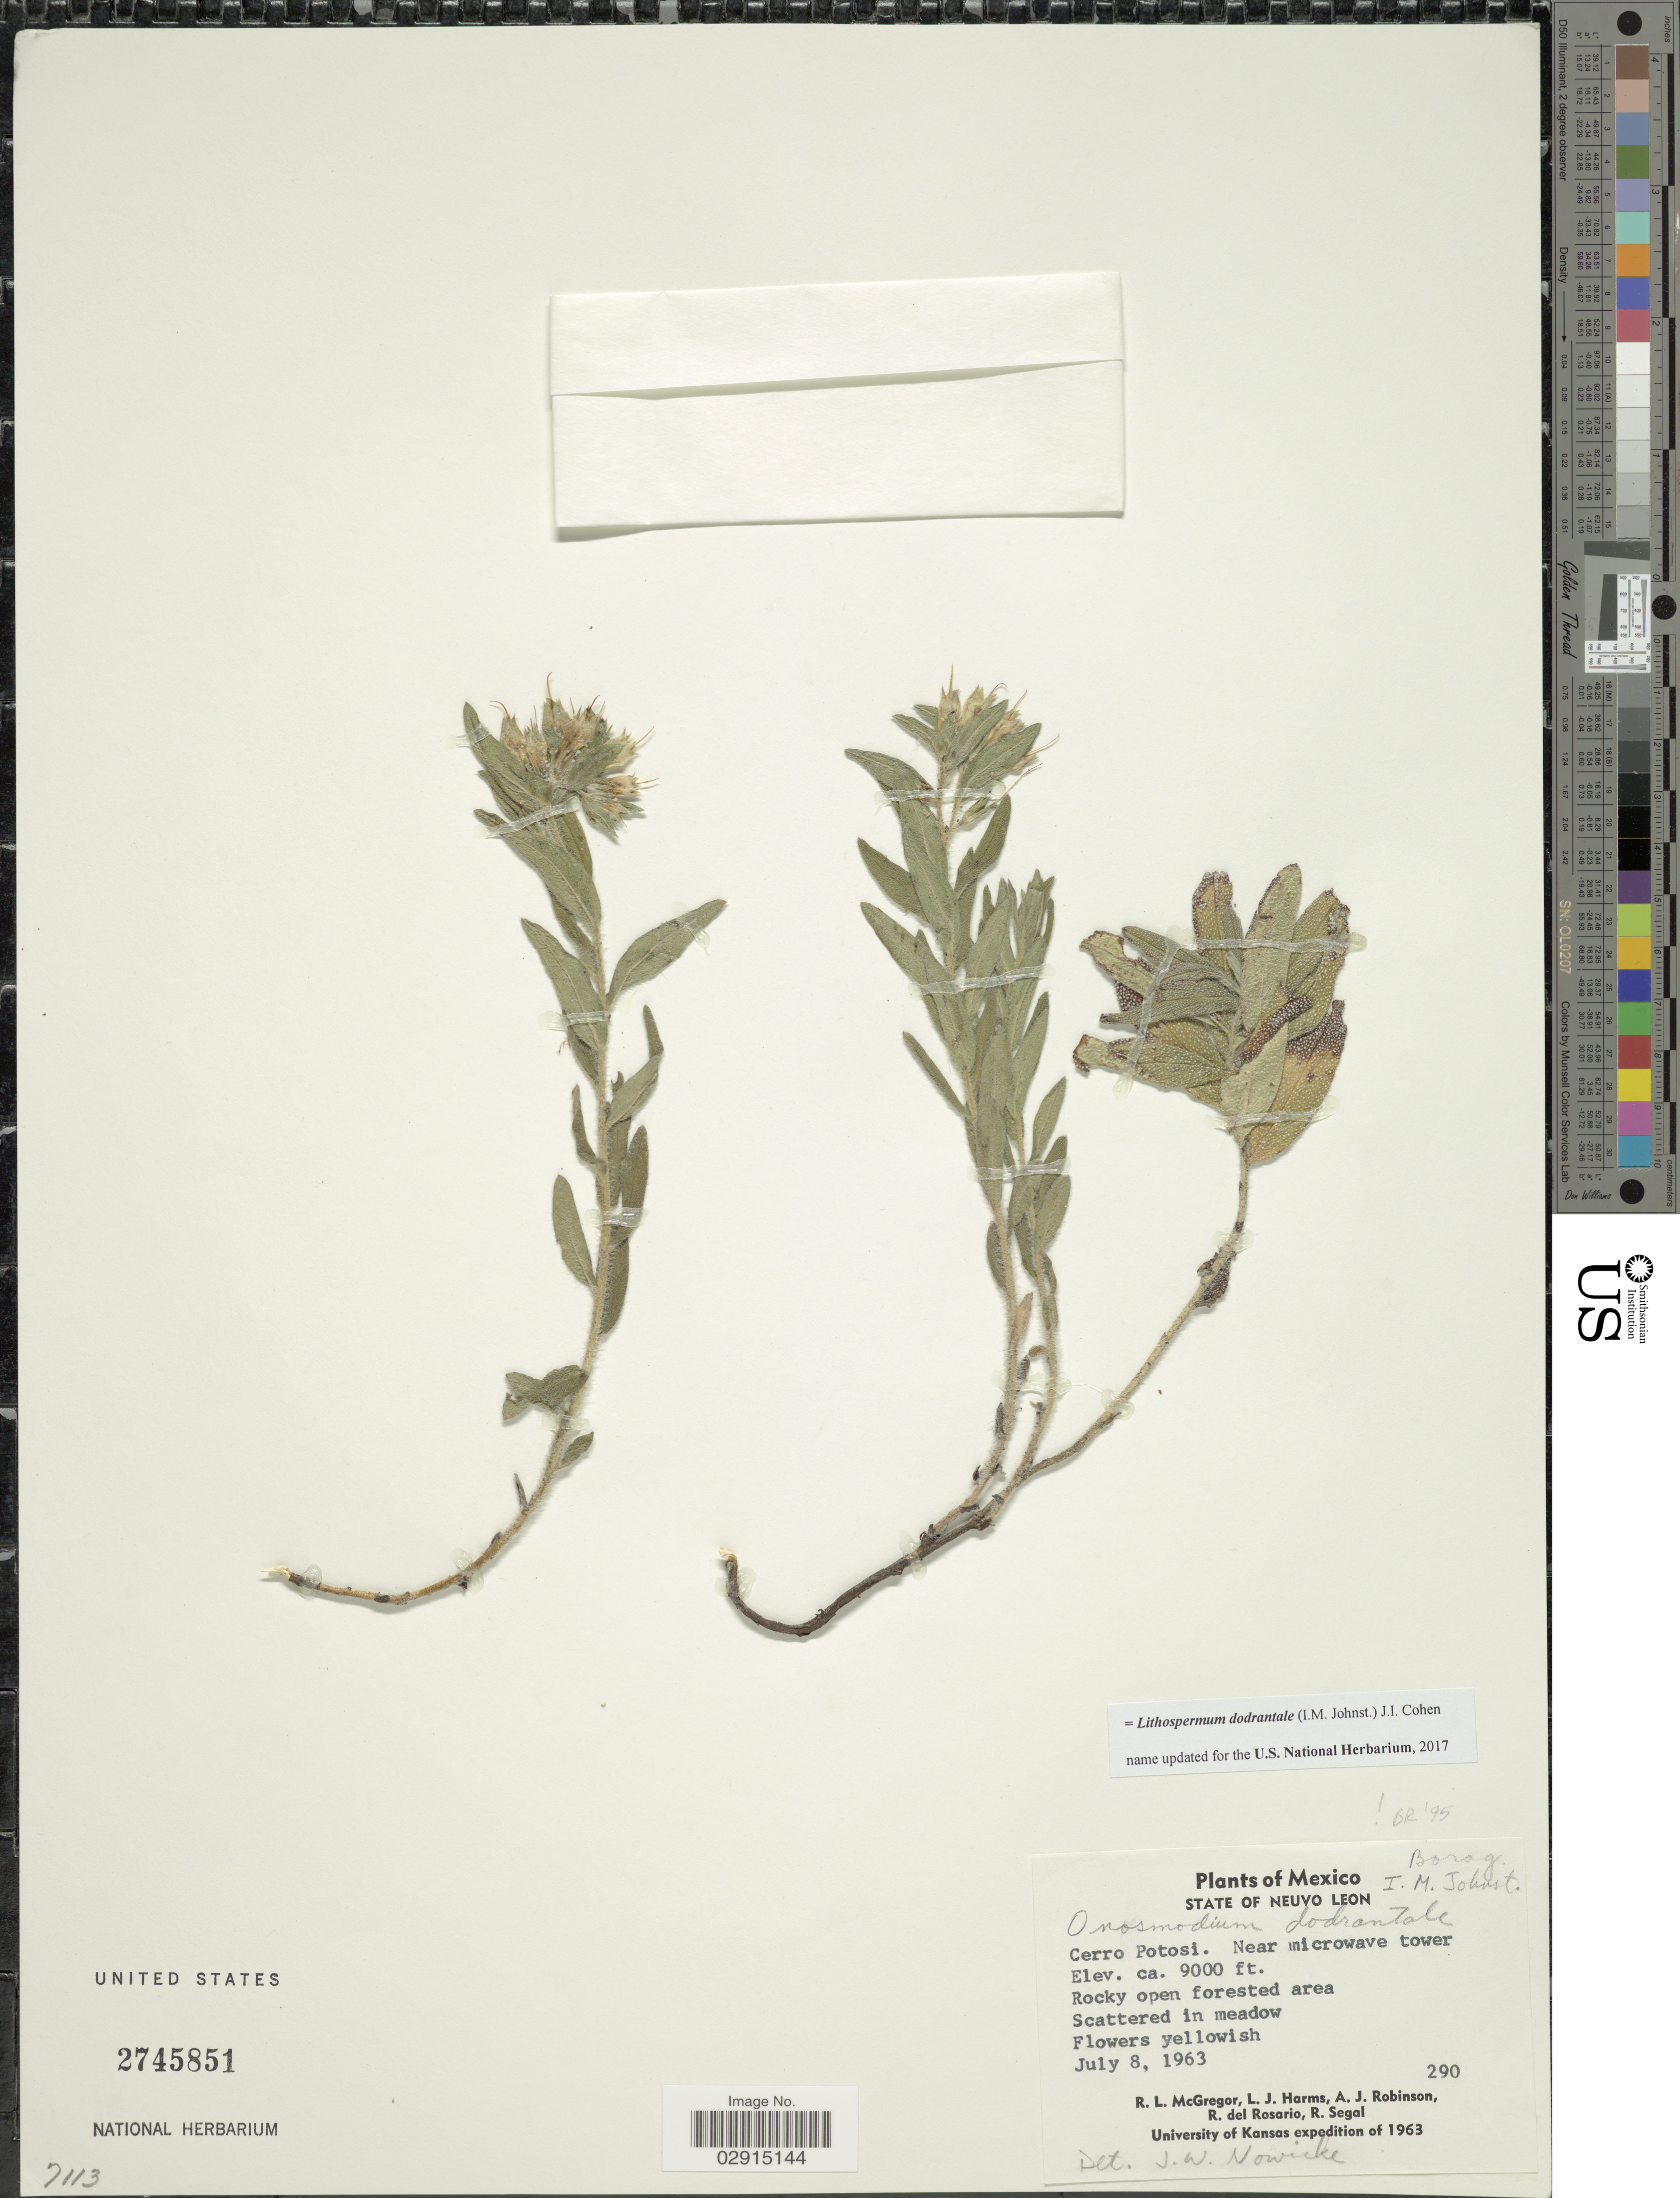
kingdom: Plantae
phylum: Tracheophyta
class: Magnoliopsida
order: Boraginales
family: Boraginaceae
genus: Lithospermum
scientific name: Lithospermum dodrantale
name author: (I.M. Johnst.) Cohen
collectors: R. McGregor, L. Harms, A. J. Robinson, R. del Rosario & R. Segal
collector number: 290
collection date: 1963-07-08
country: Mexico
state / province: Nuevo León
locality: Cerro Potosi. Near microwave tower.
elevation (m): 2743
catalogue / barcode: US 2745851